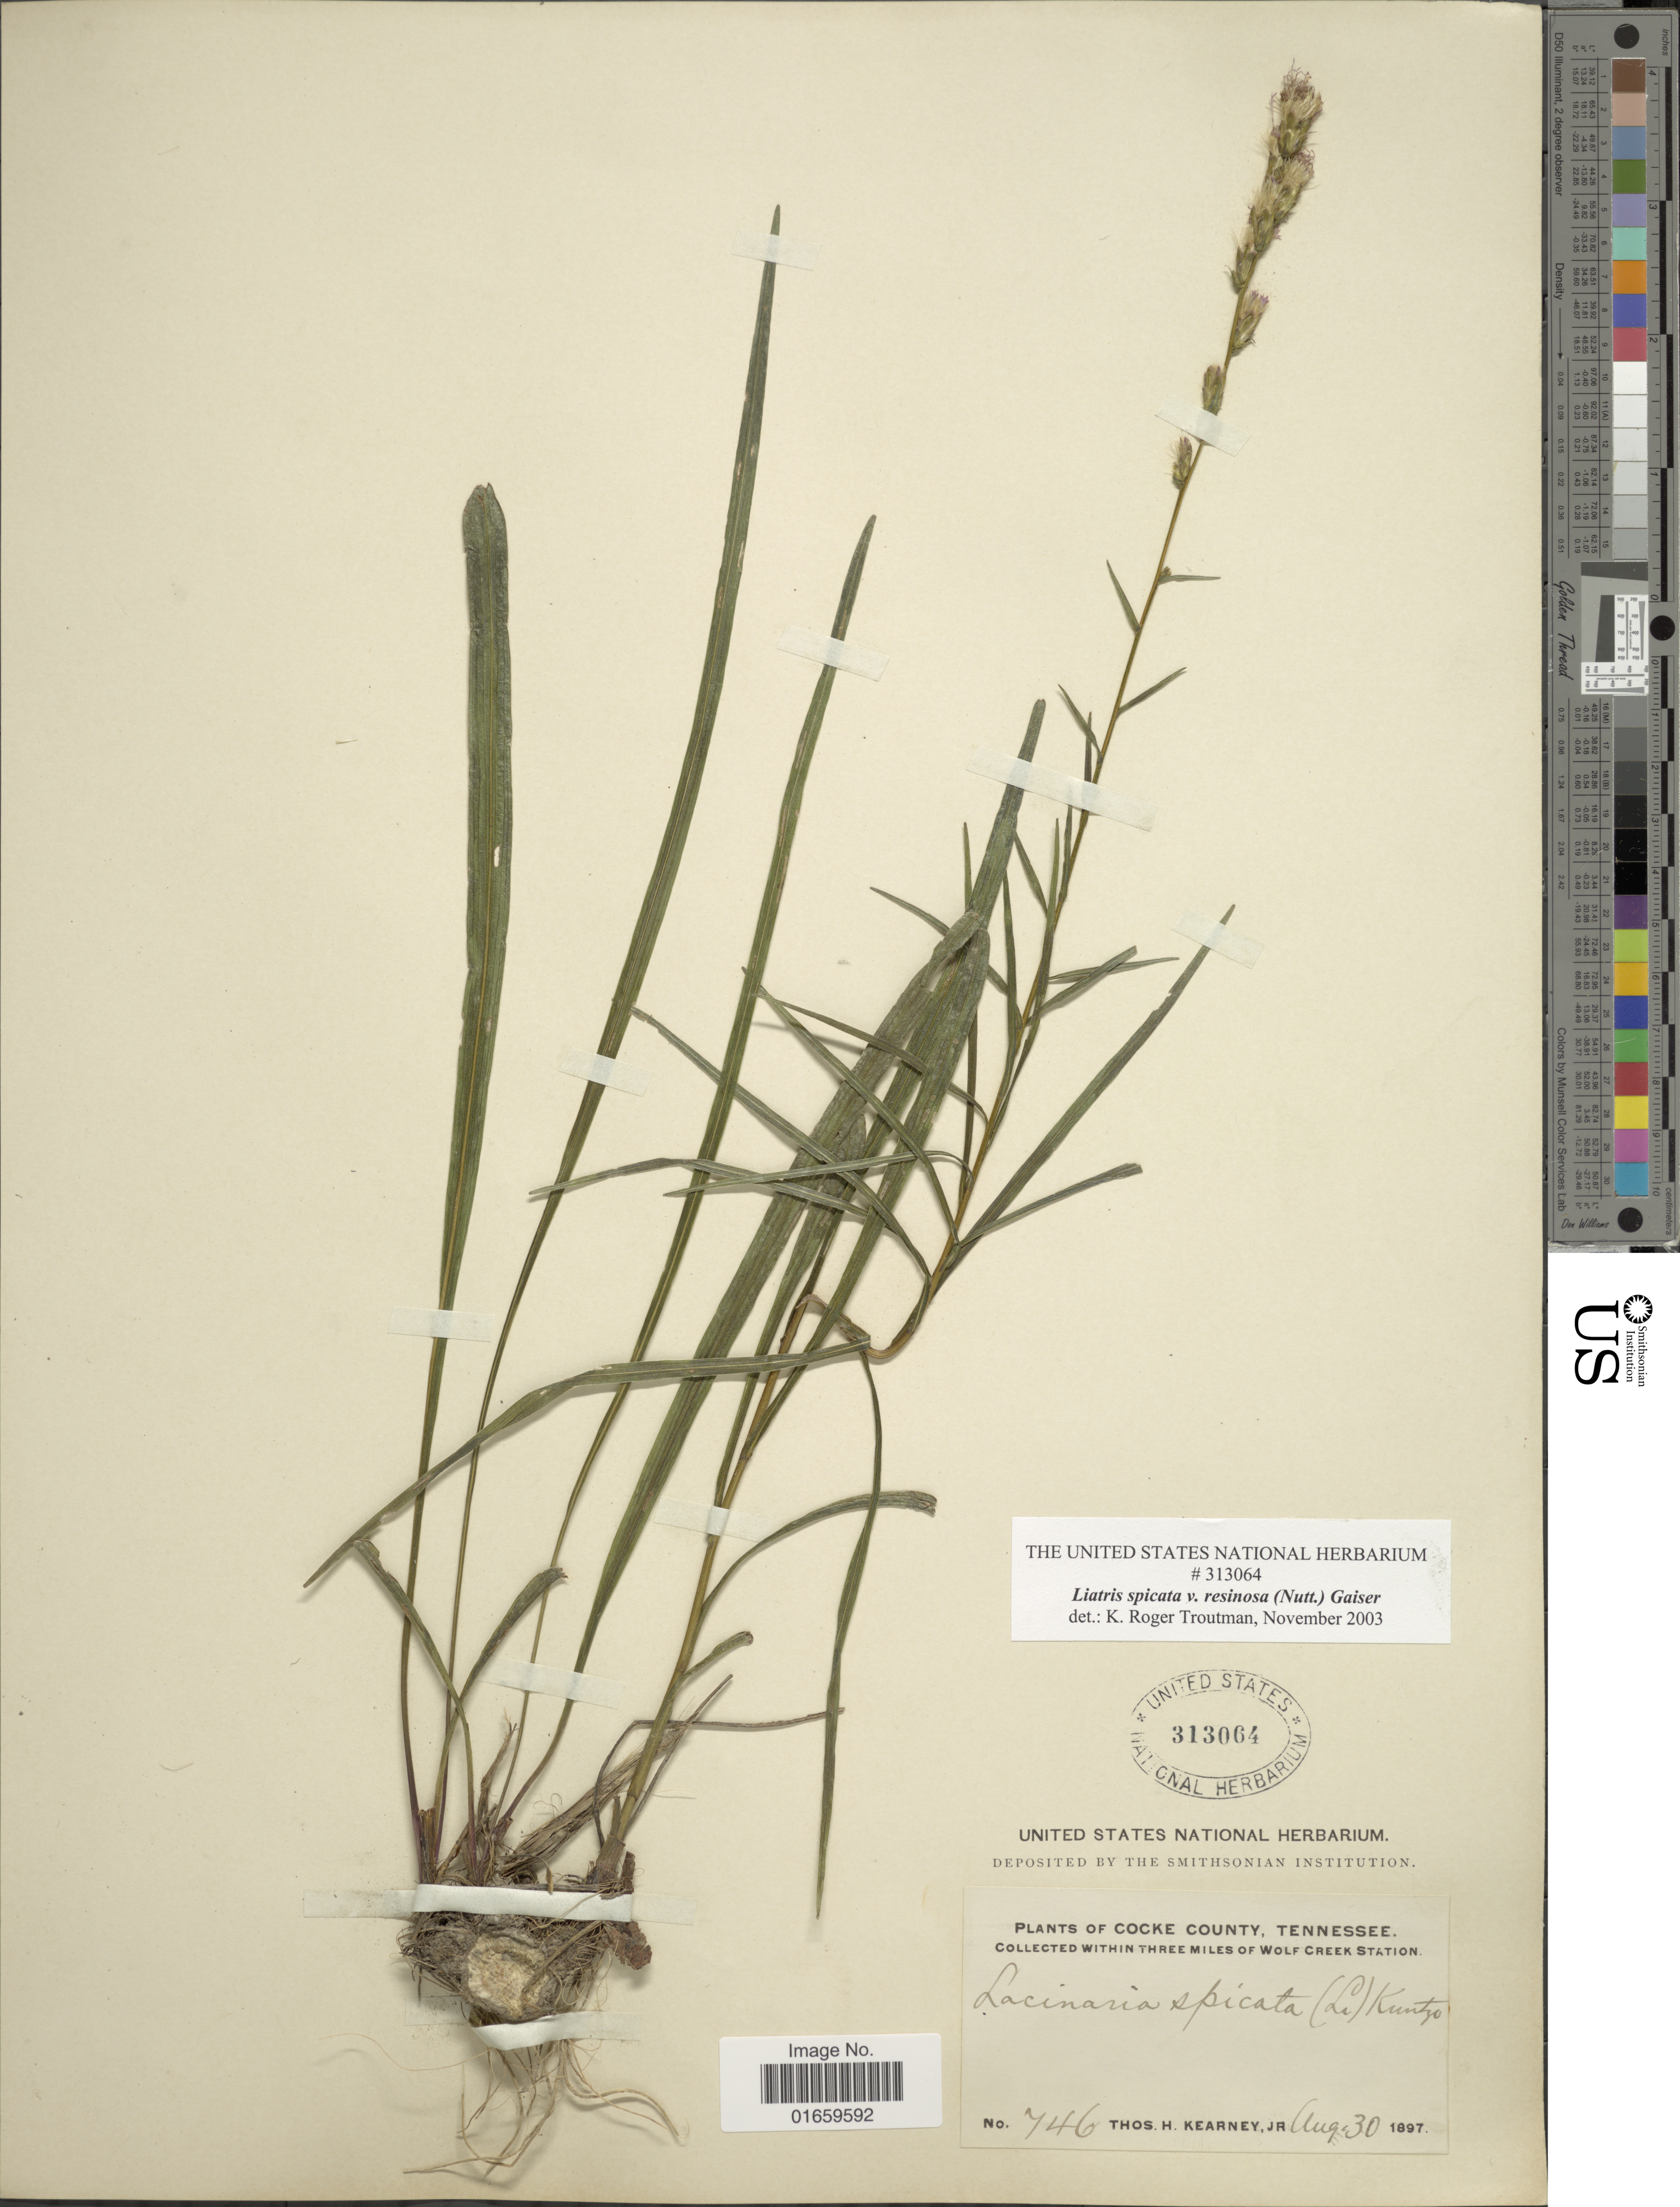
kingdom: Plantae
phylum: Tracheophyta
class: Magnoliopsida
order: Asterales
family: Asteraceae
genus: Liatris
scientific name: Liatris spicata var. resinosa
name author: (Nutt.) Gaiser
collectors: T. H. Kearney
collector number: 746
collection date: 1897-08-30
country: United States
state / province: Tennessee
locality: Three miles of Wolf Creek Station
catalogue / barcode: US 313064